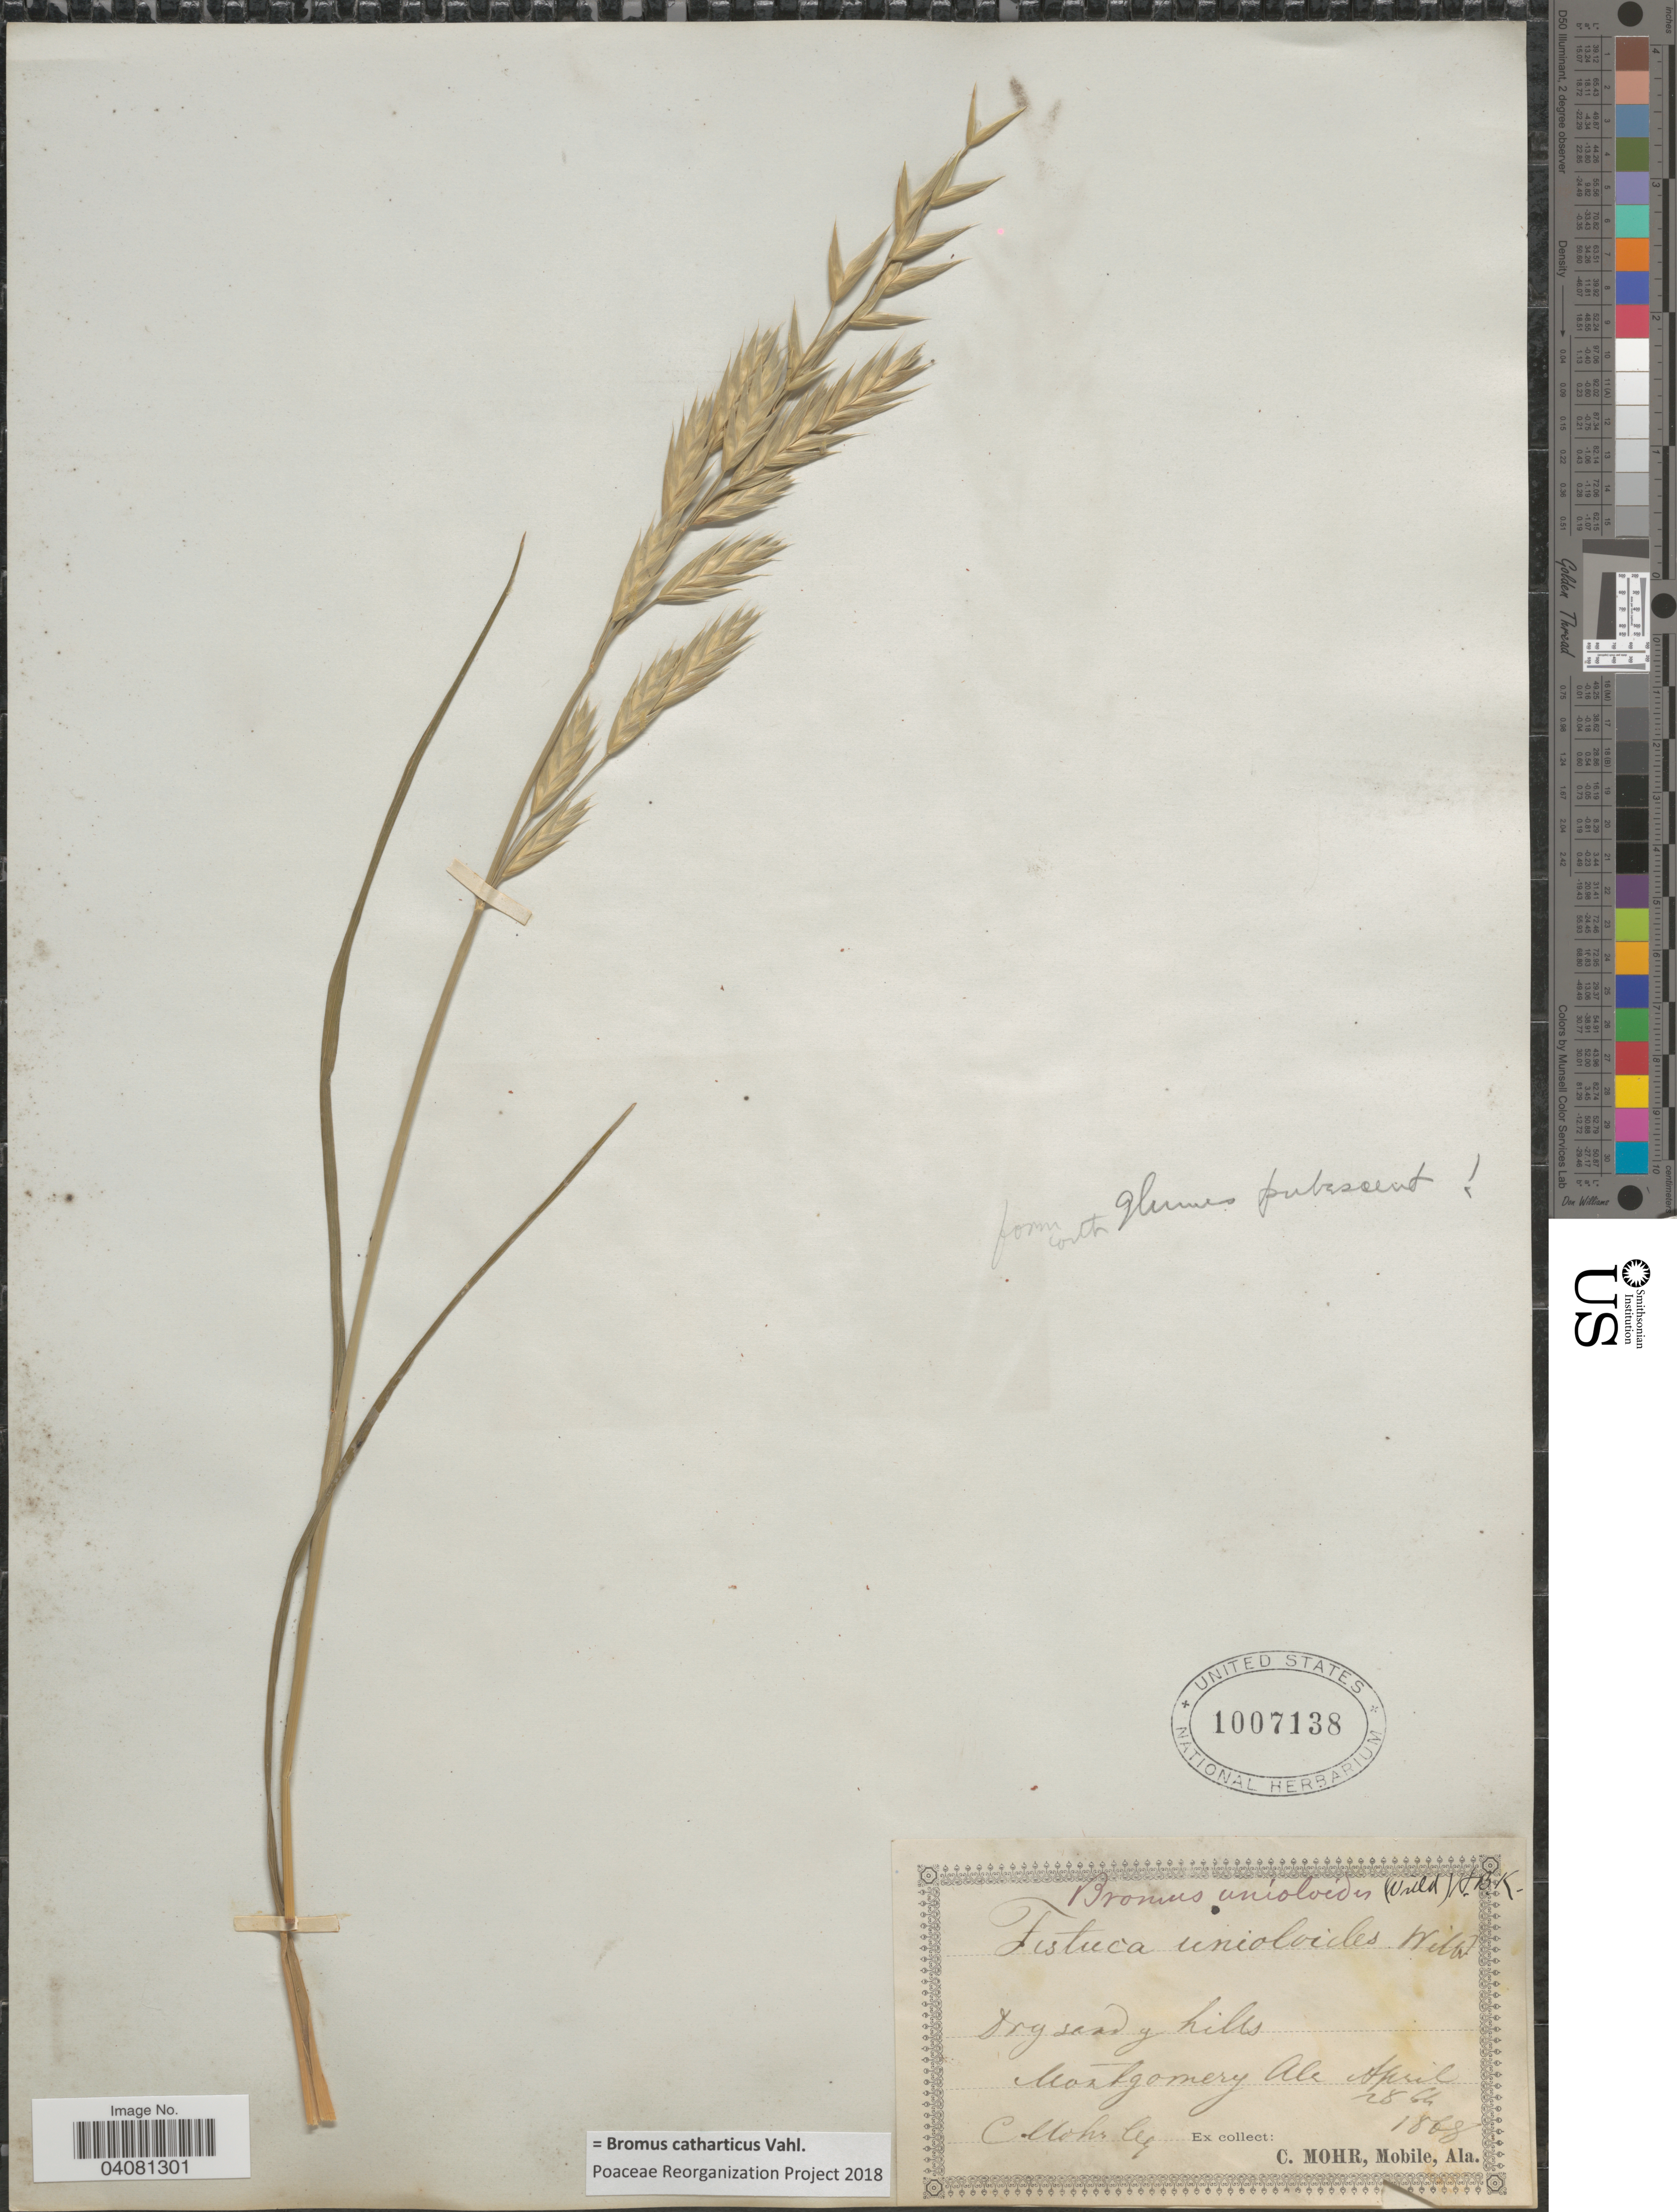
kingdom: Plantae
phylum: Tracheophyta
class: Liliopsida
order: Poales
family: Poaceae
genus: Bromus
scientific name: Bromus catharticus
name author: Vahl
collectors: C. T. Mohr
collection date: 1868-04-28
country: United States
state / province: Alabama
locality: Montgomery.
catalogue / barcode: US 1007138